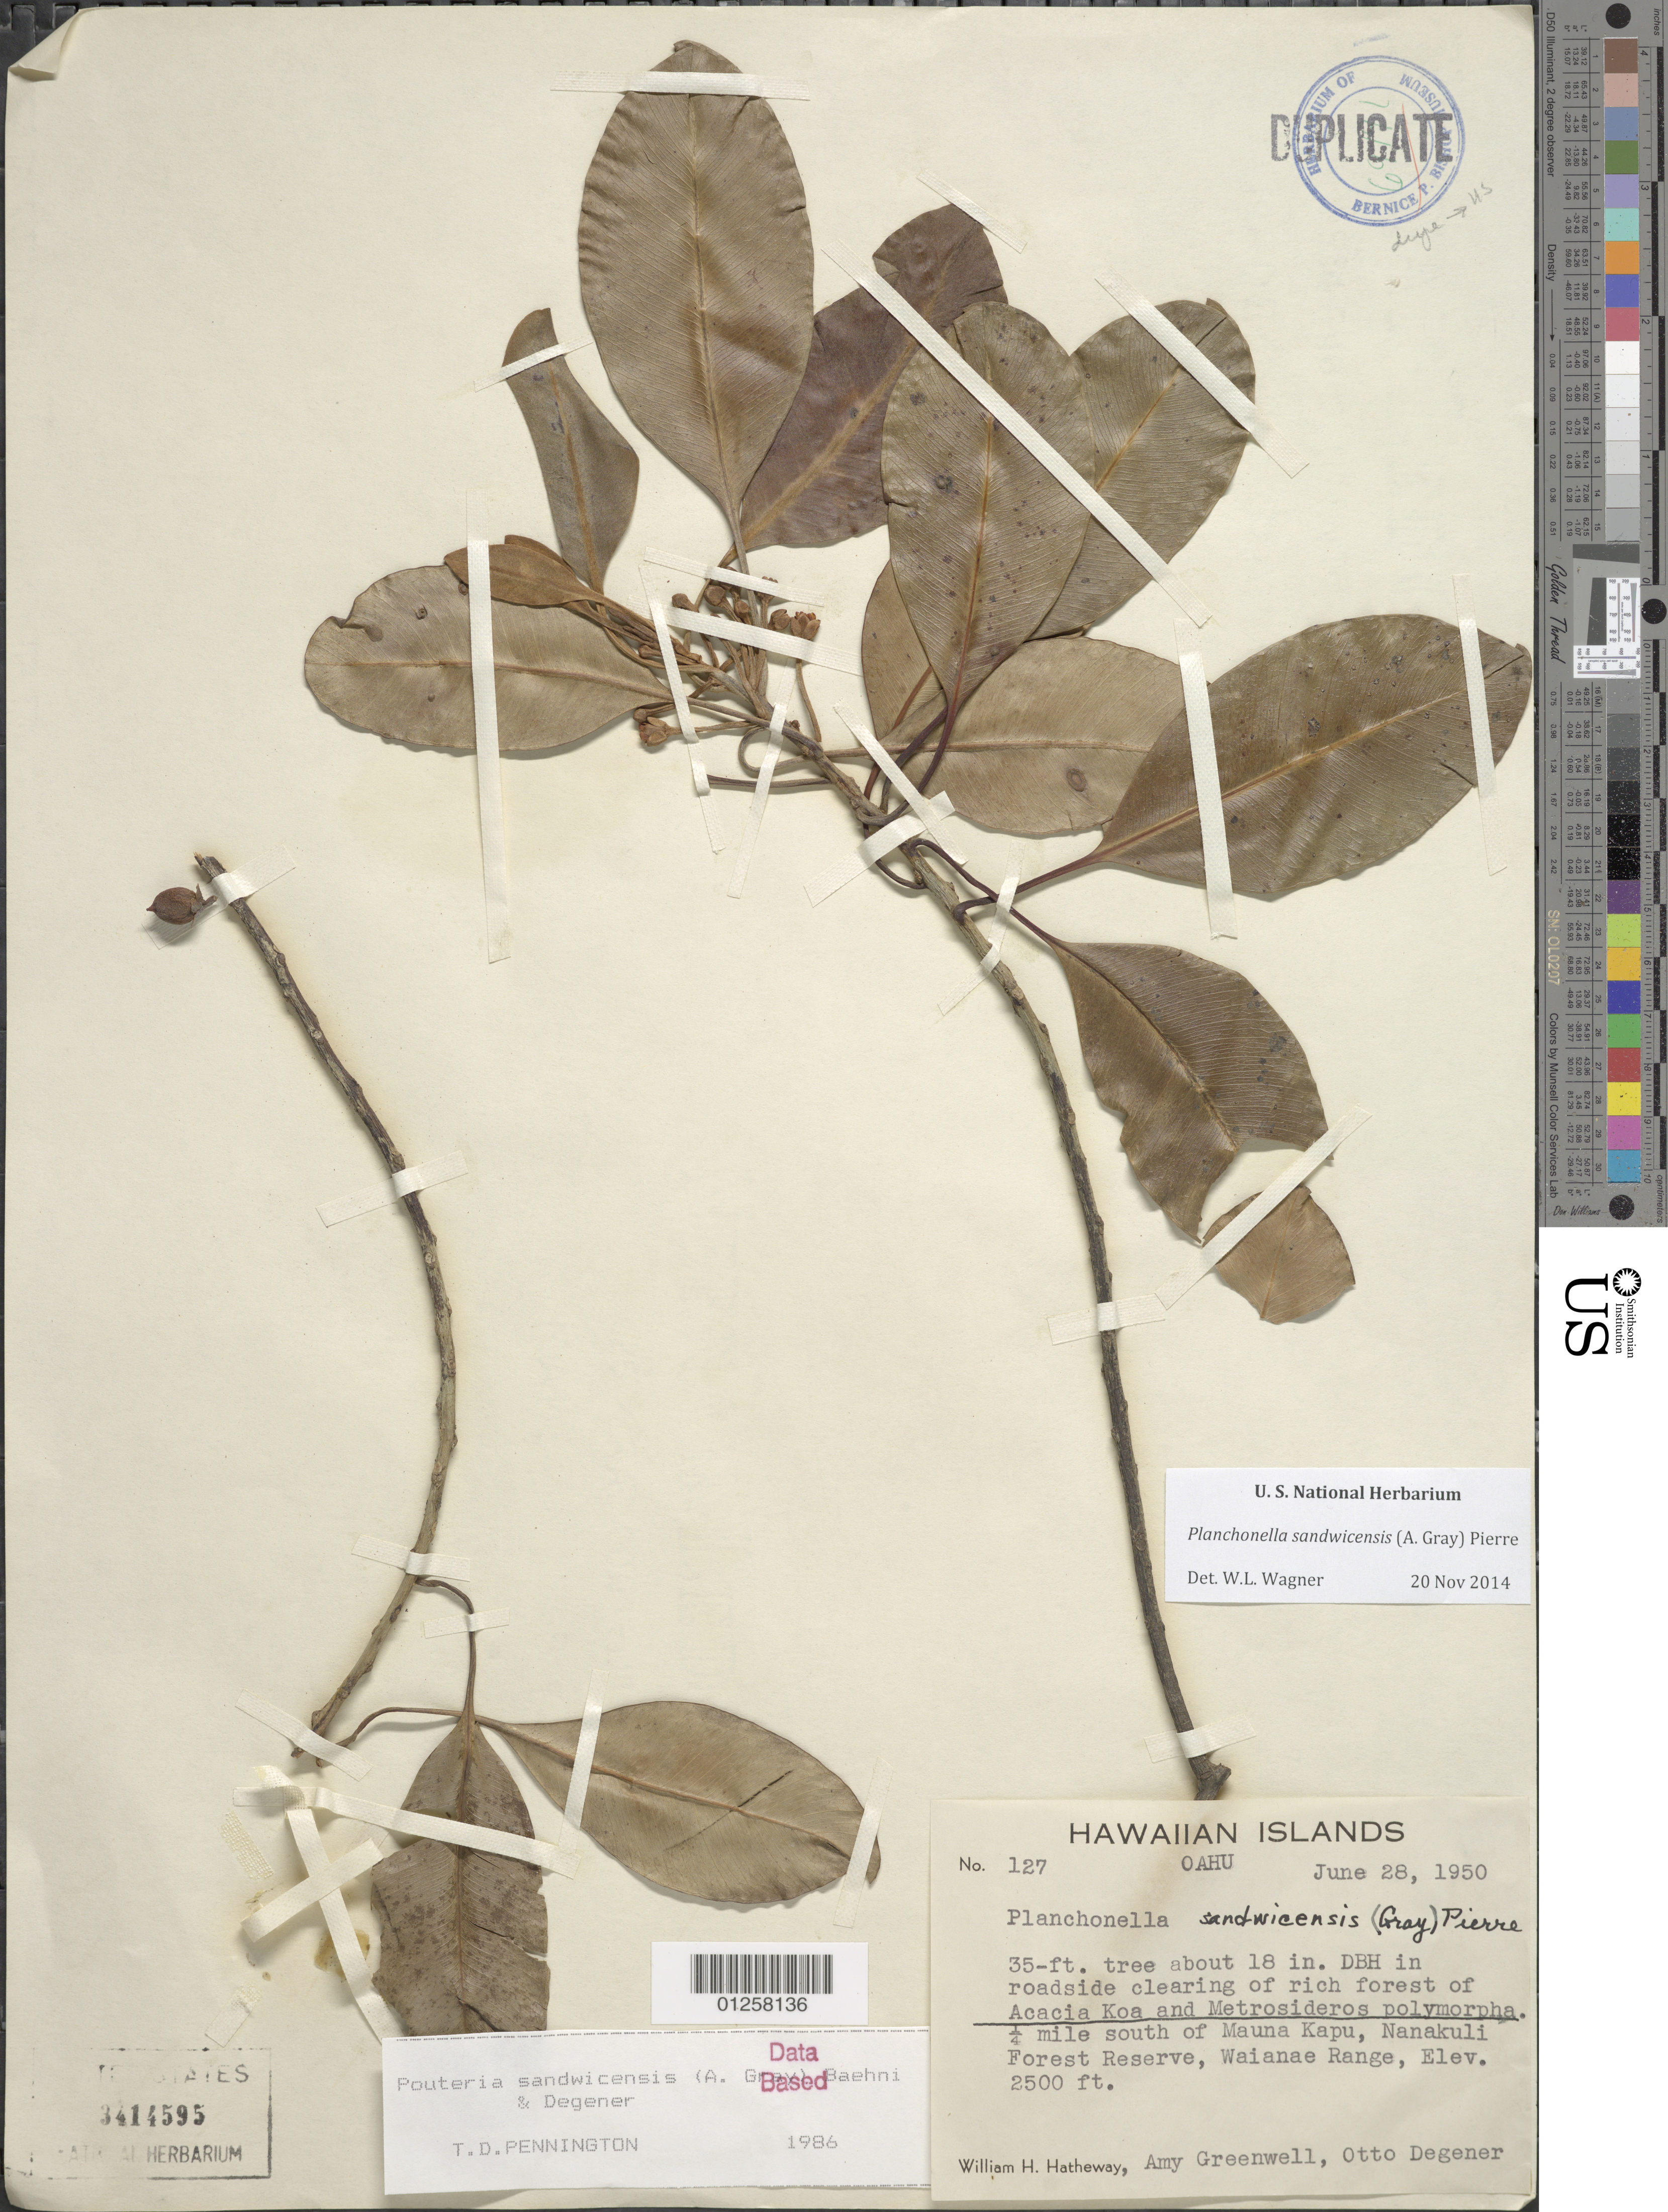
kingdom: Plantae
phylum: Tracheophyta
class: Magnoliopsida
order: Ericales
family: Sapotaceae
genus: Planchonella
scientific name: Planchonella sandwicensis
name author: (A. Gray) Pierre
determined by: Wagner, W. L., (BOT), Smithsonian Institution - National Museum of Natural History (UNITED STATES)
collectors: W. H. Hatheway, A. B. Greenwell & O. Degener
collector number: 127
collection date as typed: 28 Jun 1950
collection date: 1950-06-28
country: United States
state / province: Hawaii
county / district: Honolulu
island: Oahu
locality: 1/4 mile south of Mauna Kapu, Nanakuli Forest Reserve, Waianae Range.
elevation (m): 762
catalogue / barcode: US 3414595